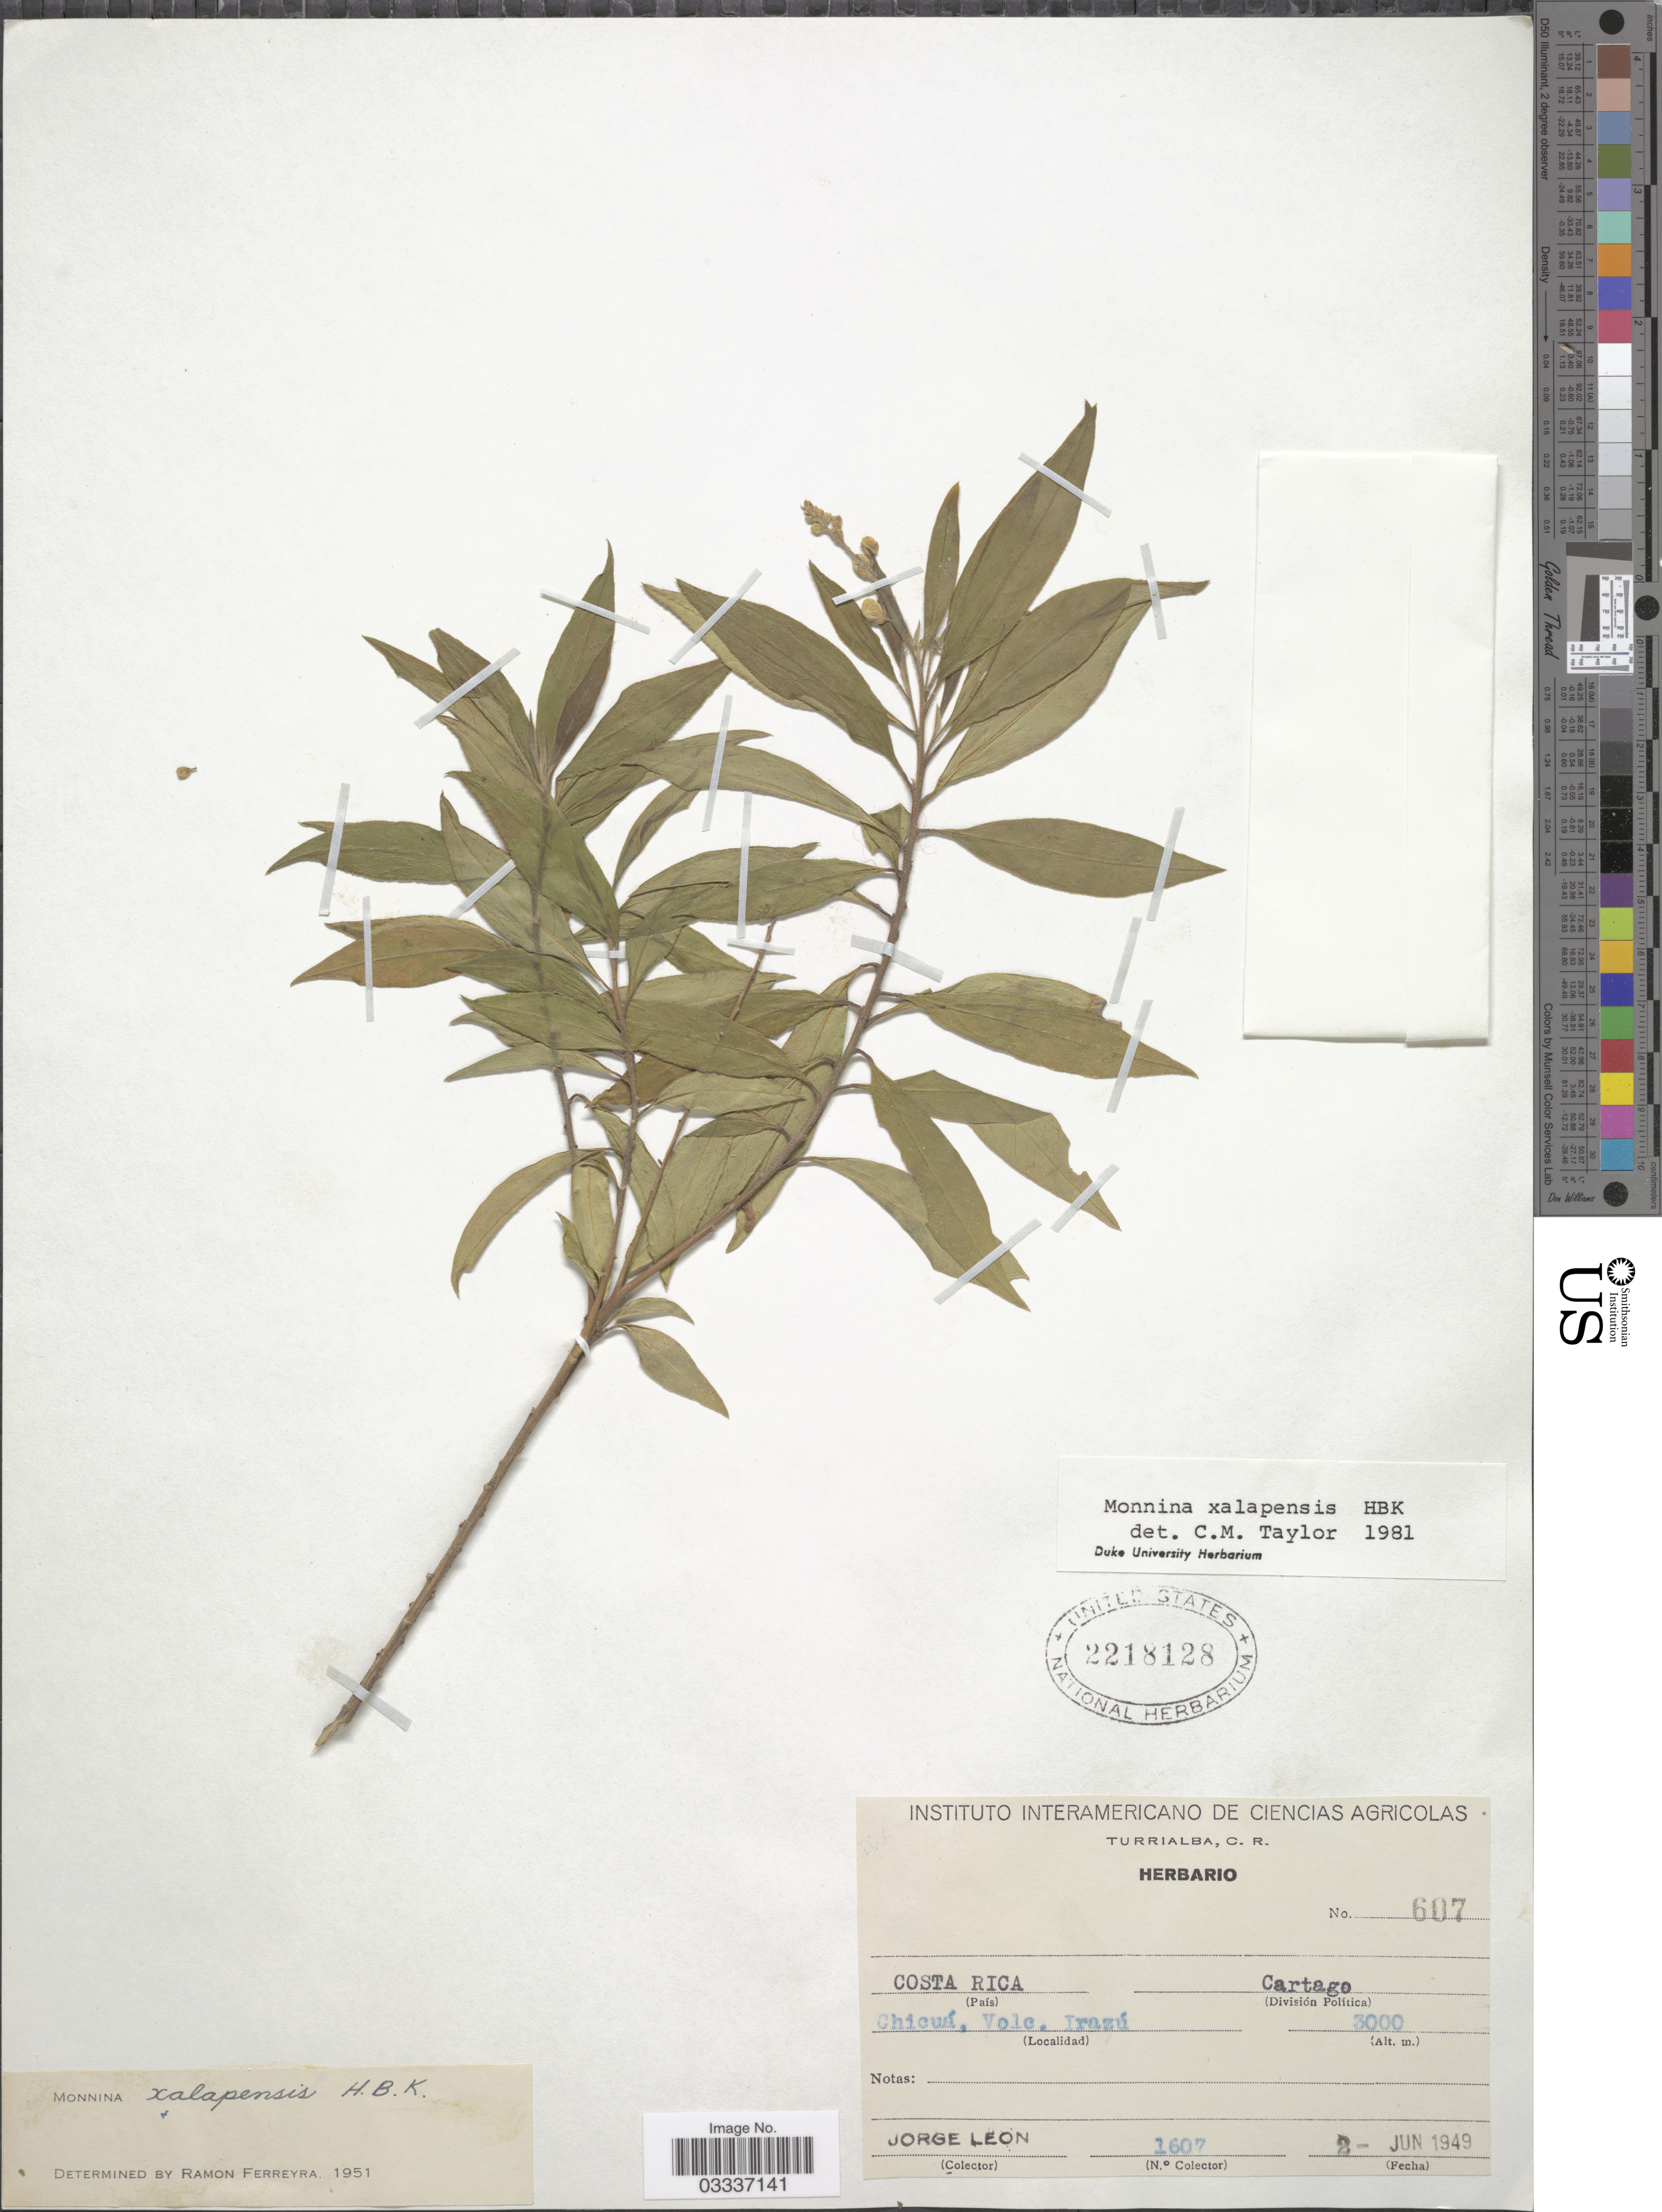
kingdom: Plantae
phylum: Tracheophyta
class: Magnoliopsida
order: Fabales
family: Polygalaceae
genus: Monnina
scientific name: Monnina xalapensis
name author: Kunth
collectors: J. León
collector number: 1607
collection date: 1949-06-02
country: Costa Rica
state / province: Cartago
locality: Cartago (División Politica). Chicuá, Volc. Irazú.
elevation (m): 3000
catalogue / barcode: US 2218128